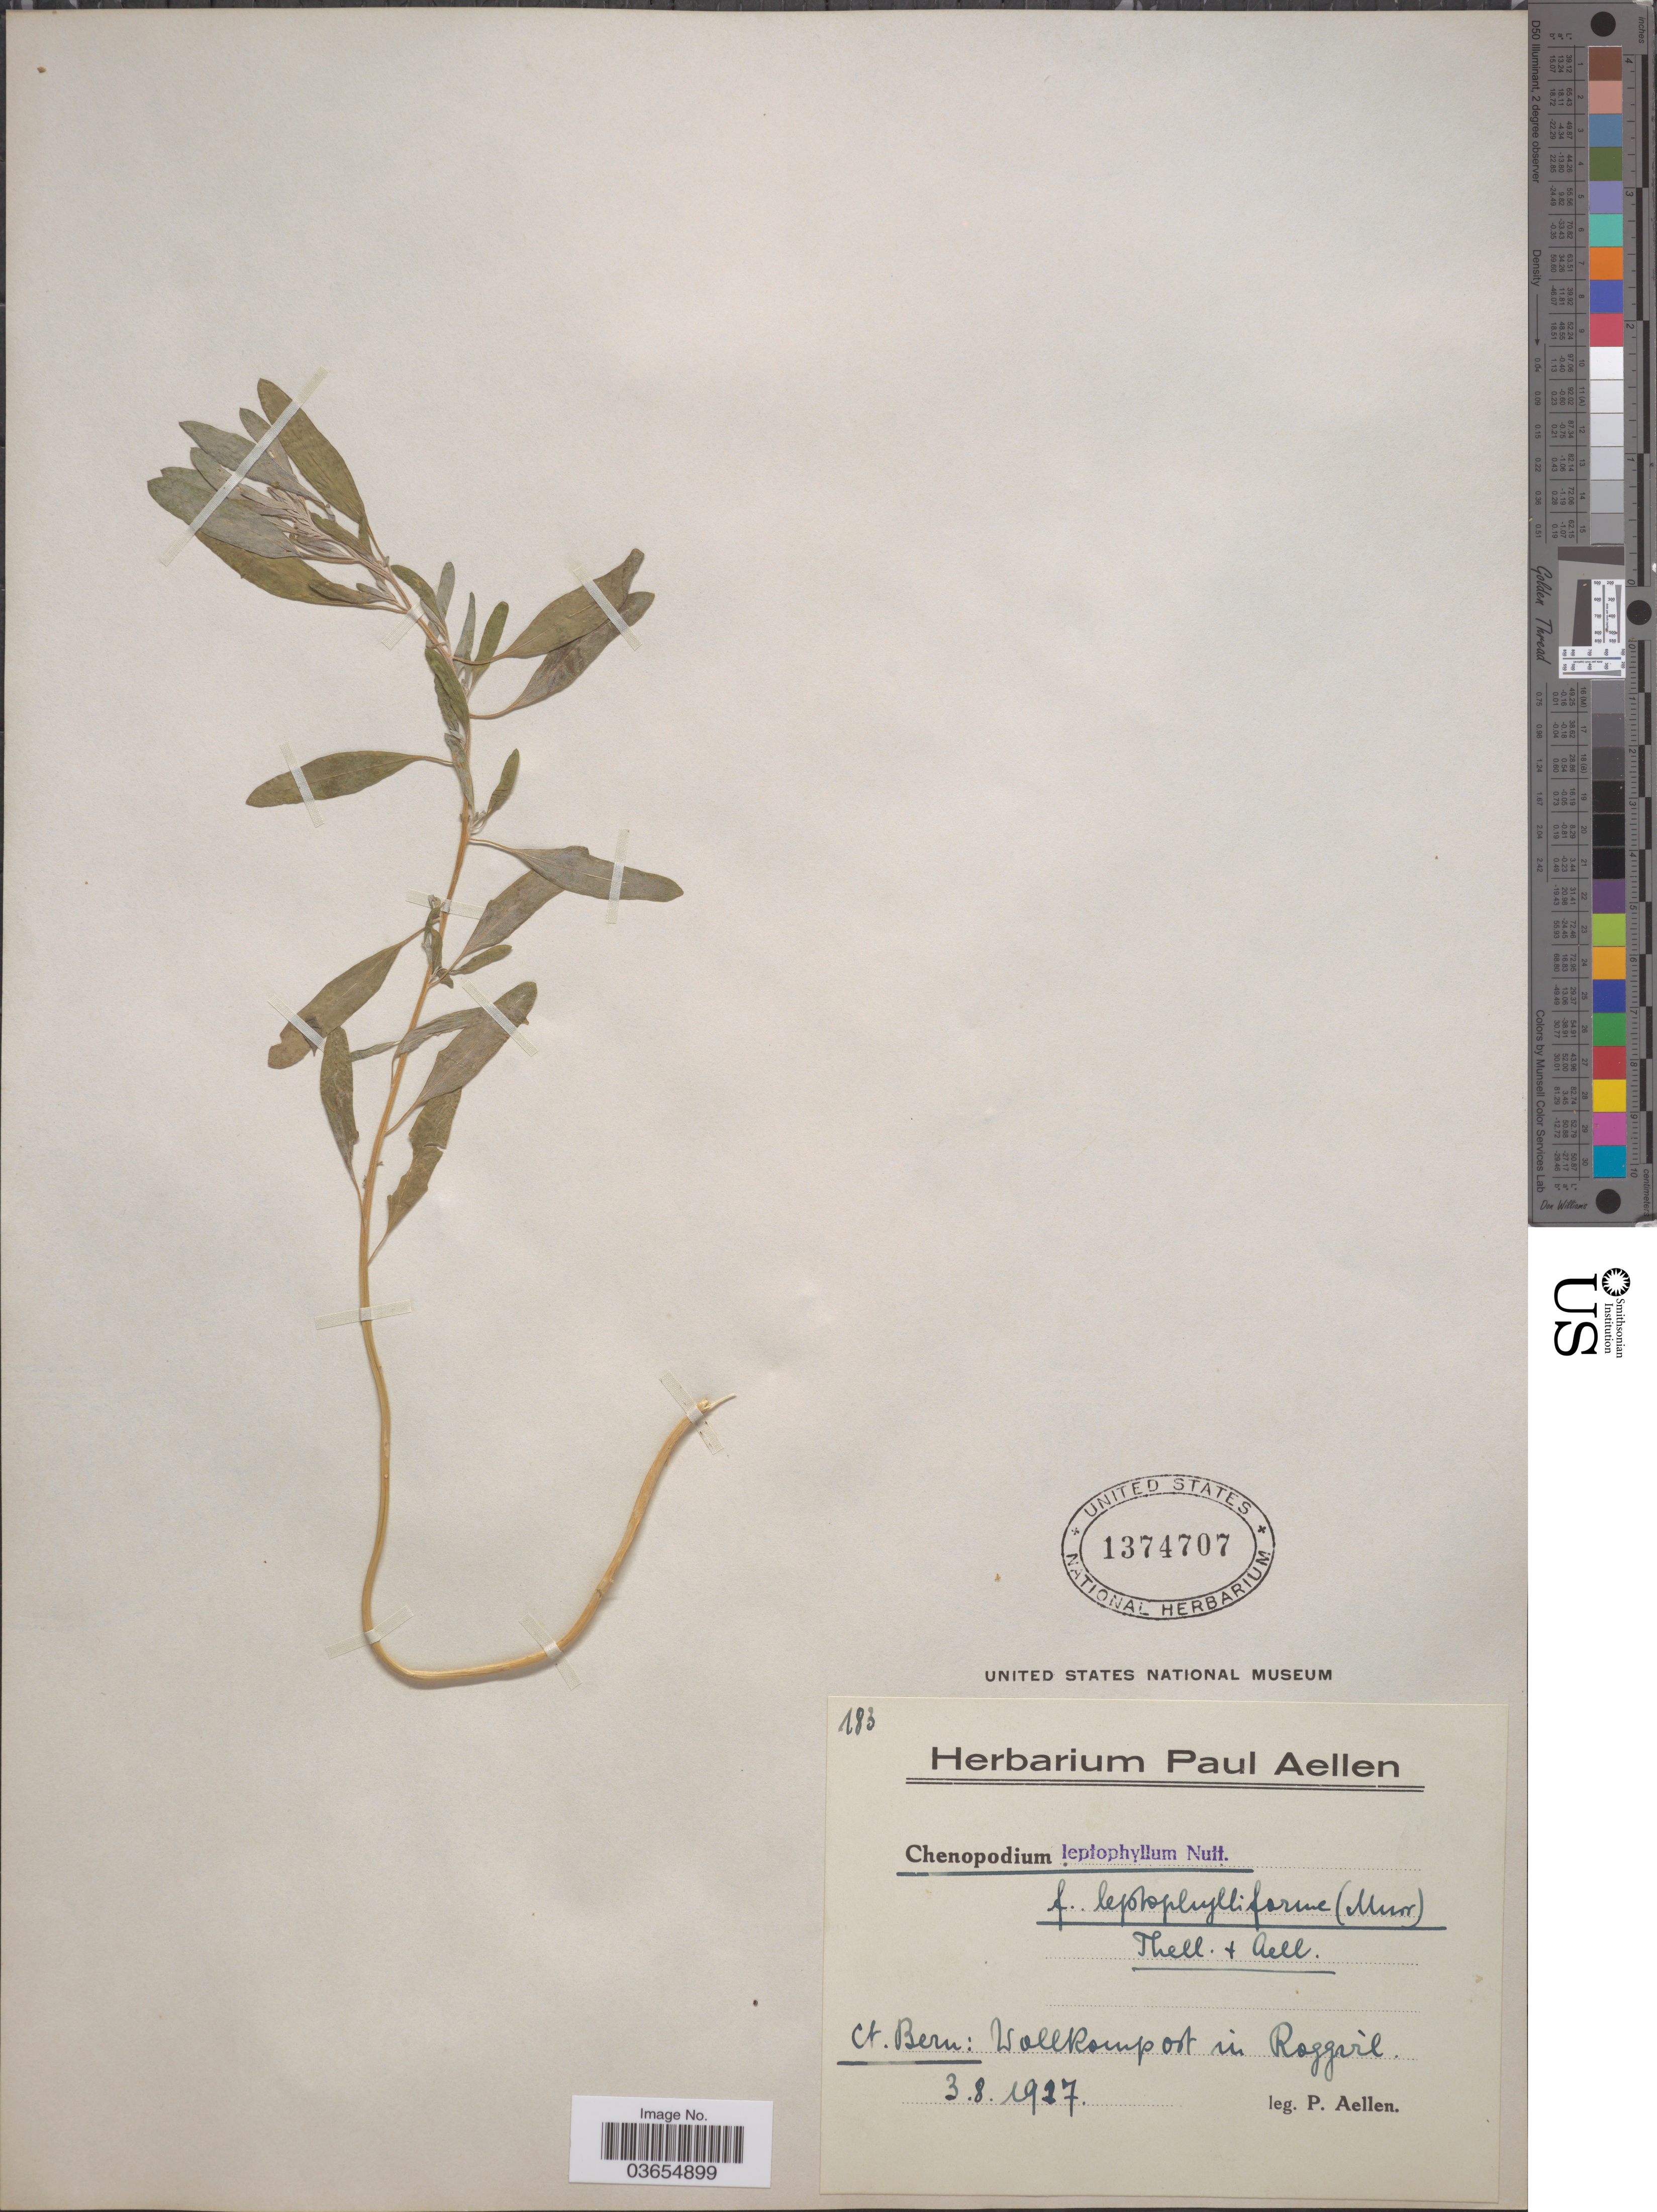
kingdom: Plantae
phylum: Tracheophyta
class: Magnoliopsida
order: Caryophyllales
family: Amaranthaceae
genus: Chenopodium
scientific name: Chenopodium leptophyllum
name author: (Moq.) Nutt. ex S. Watson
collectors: P. Aellen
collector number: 183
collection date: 1917-08-03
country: Switzerland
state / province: Bern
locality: Ct. Bern: Wollkompost in Roggvìl.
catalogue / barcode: US 1374707